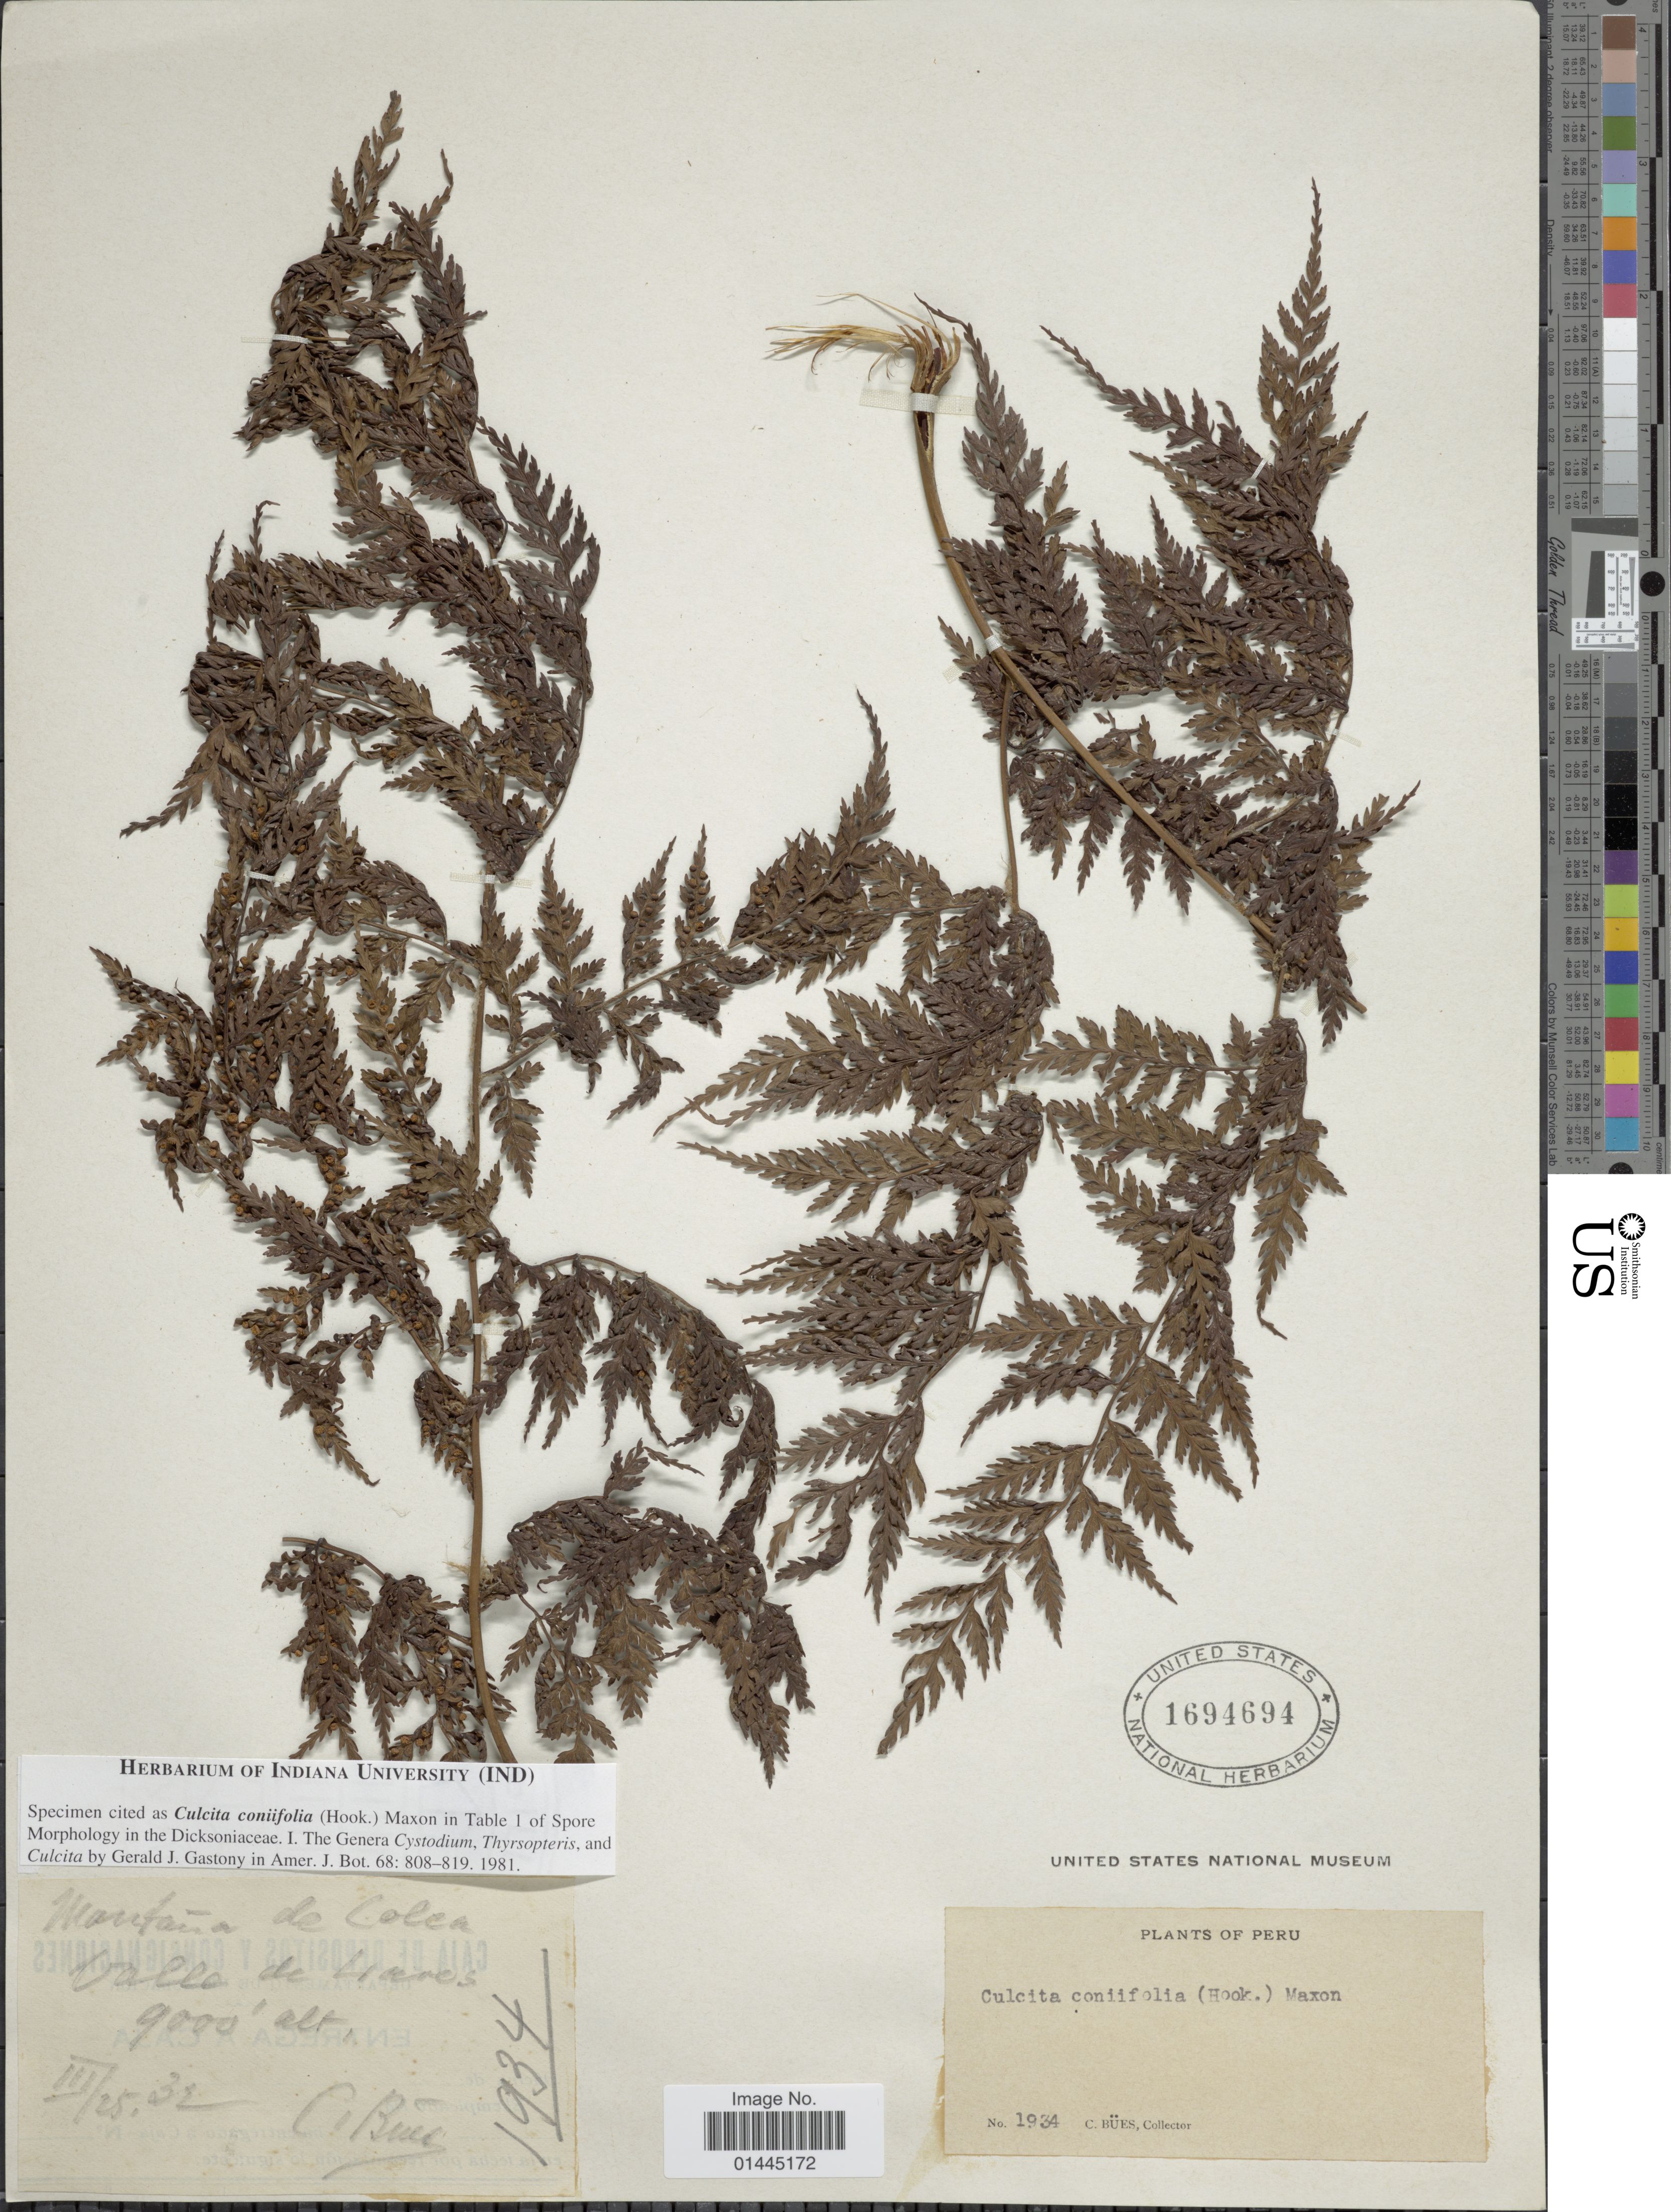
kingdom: Plantae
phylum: Tracheophyta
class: Polypodiopsida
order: Cyatheales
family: Culcitaceae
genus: Culcita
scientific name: Culcita coniifolia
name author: (Hook.) Maxon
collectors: C. Bues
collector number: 1934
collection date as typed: Transcribed d/m/y: 25/3/32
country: Peru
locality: Montaña de Colca, Valle de Lares.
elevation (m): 2743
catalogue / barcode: US 1694694